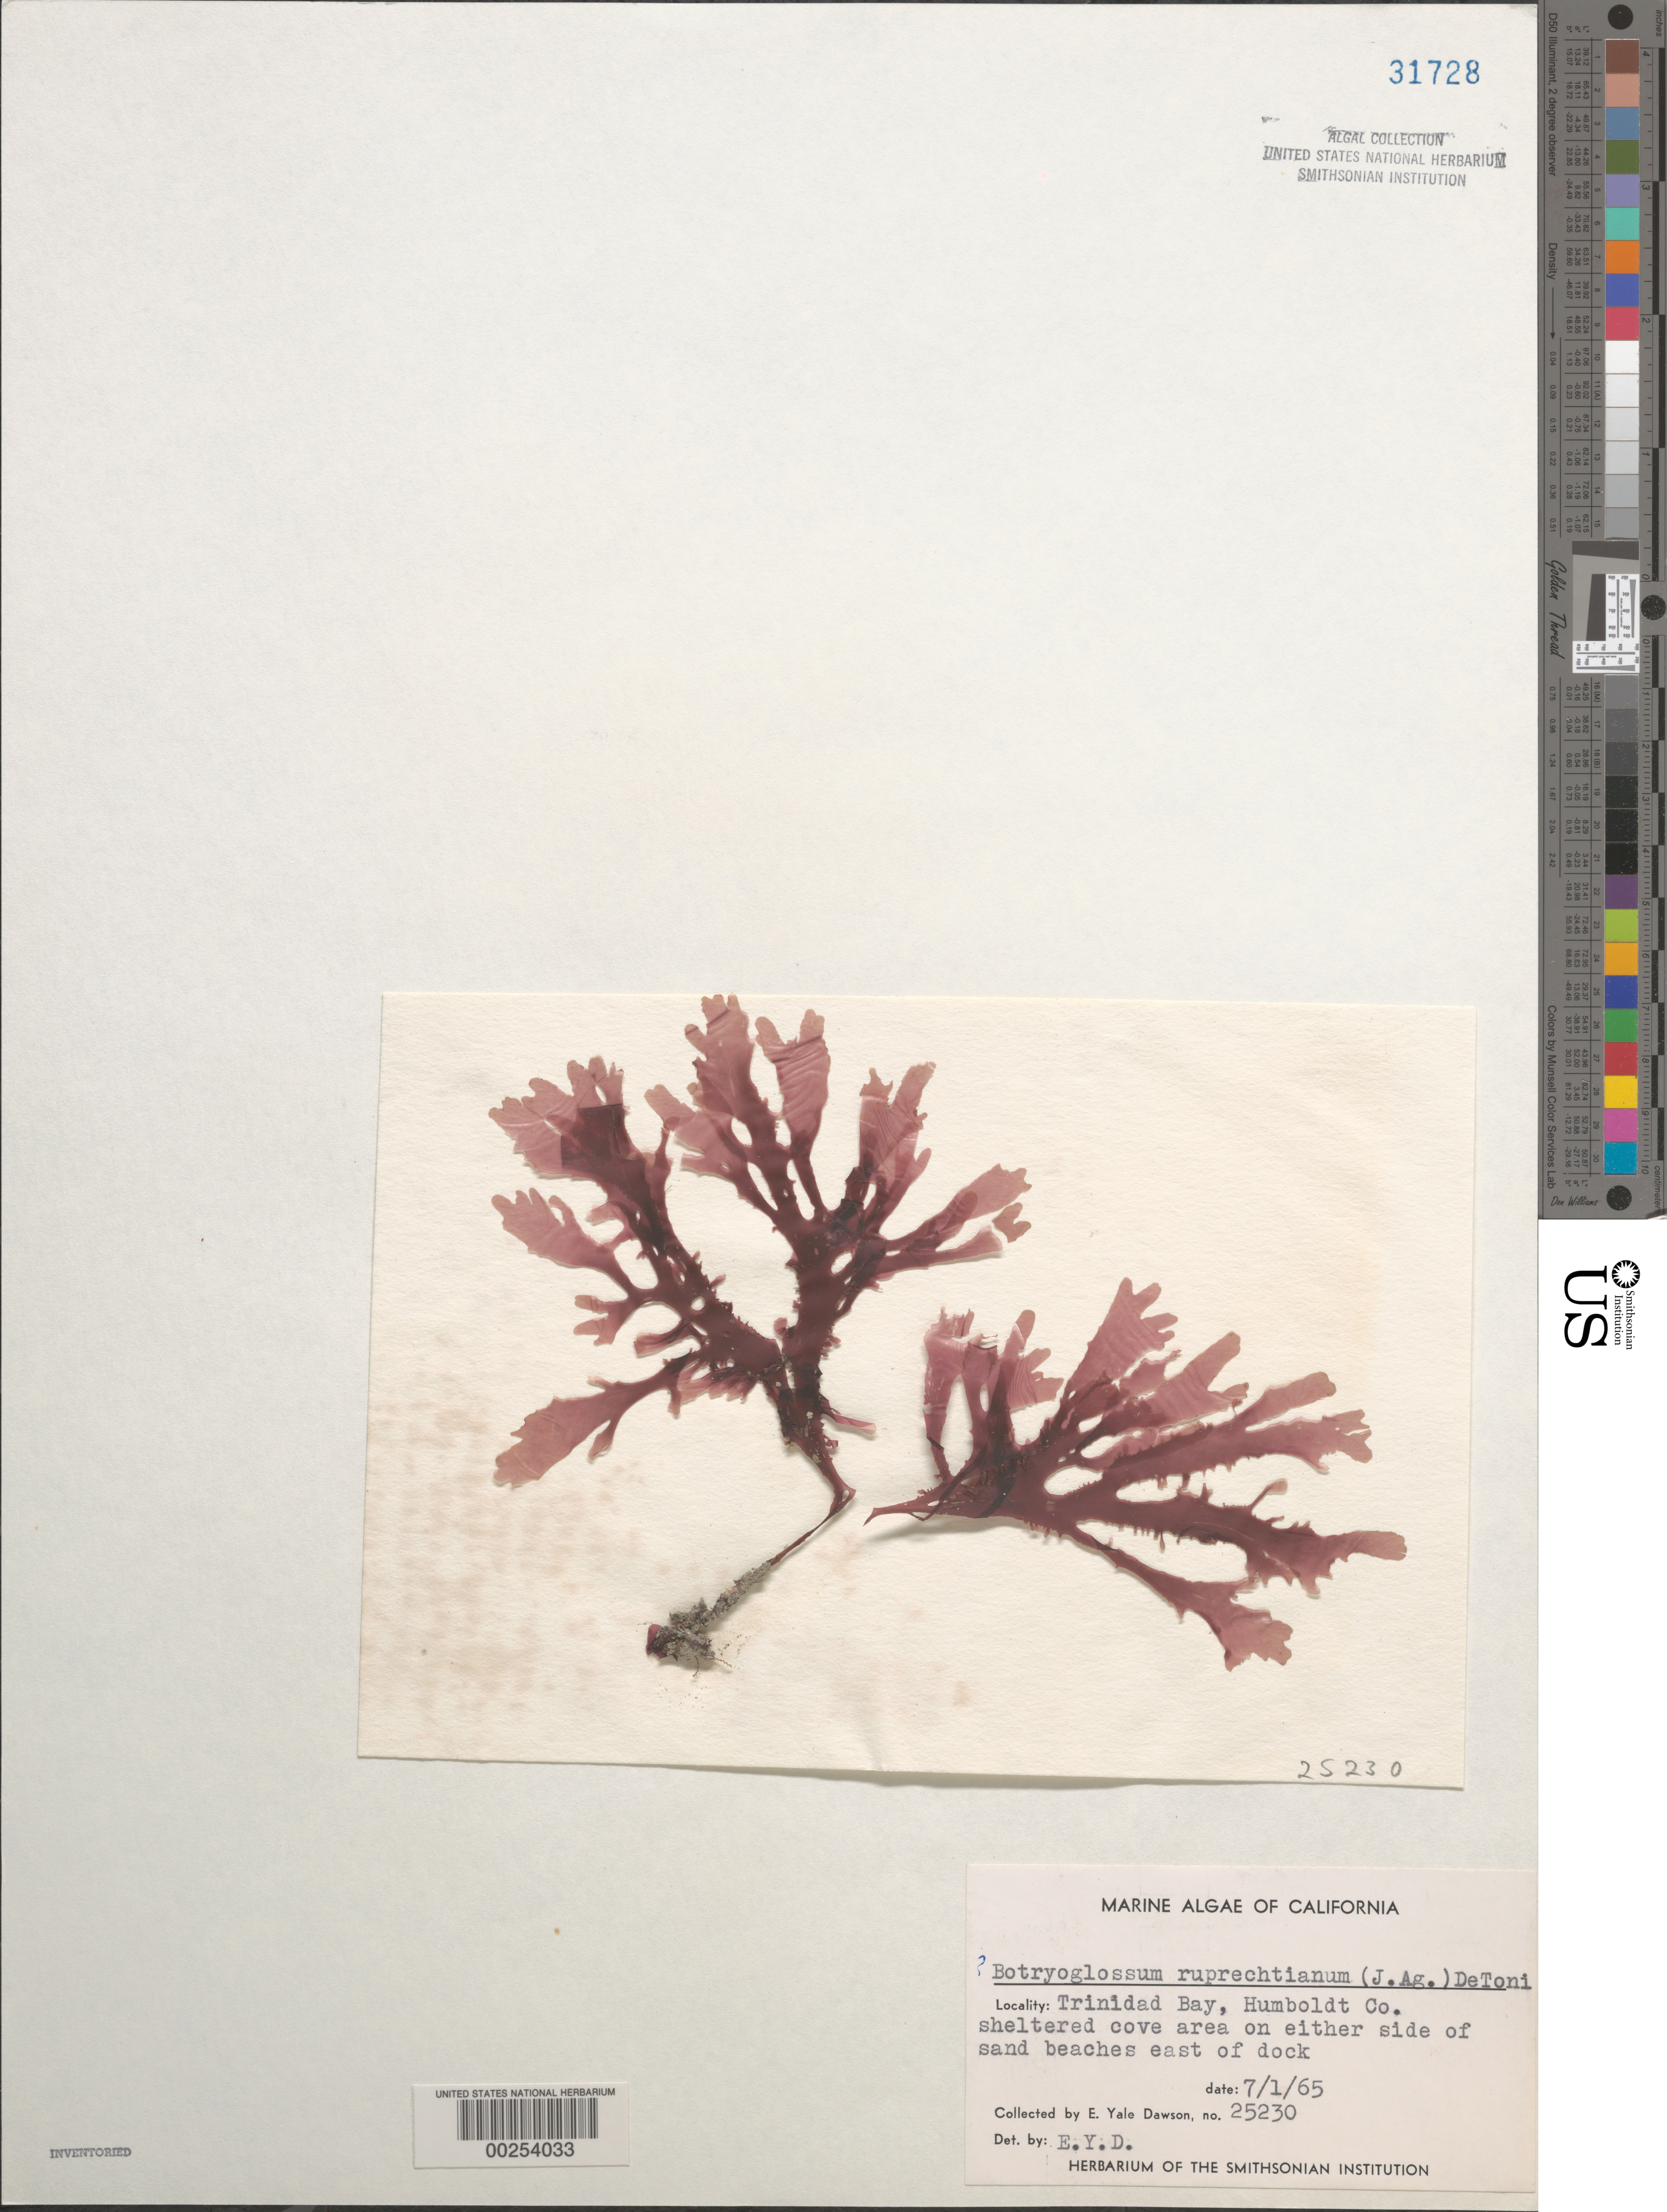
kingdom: Plantae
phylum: Rhodophyta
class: Florideophyceae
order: Ceramiales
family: Delesseriaceae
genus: Cryptopleura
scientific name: Cryptopleura ruprechtiana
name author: (J. Agardh) Kylin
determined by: Algae name updating Project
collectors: E. Y. Dawson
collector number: EYD 25230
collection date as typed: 01 Jul 1965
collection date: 1965-07-01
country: United States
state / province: California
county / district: Humboldt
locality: Trinidad Bay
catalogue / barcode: US 31728